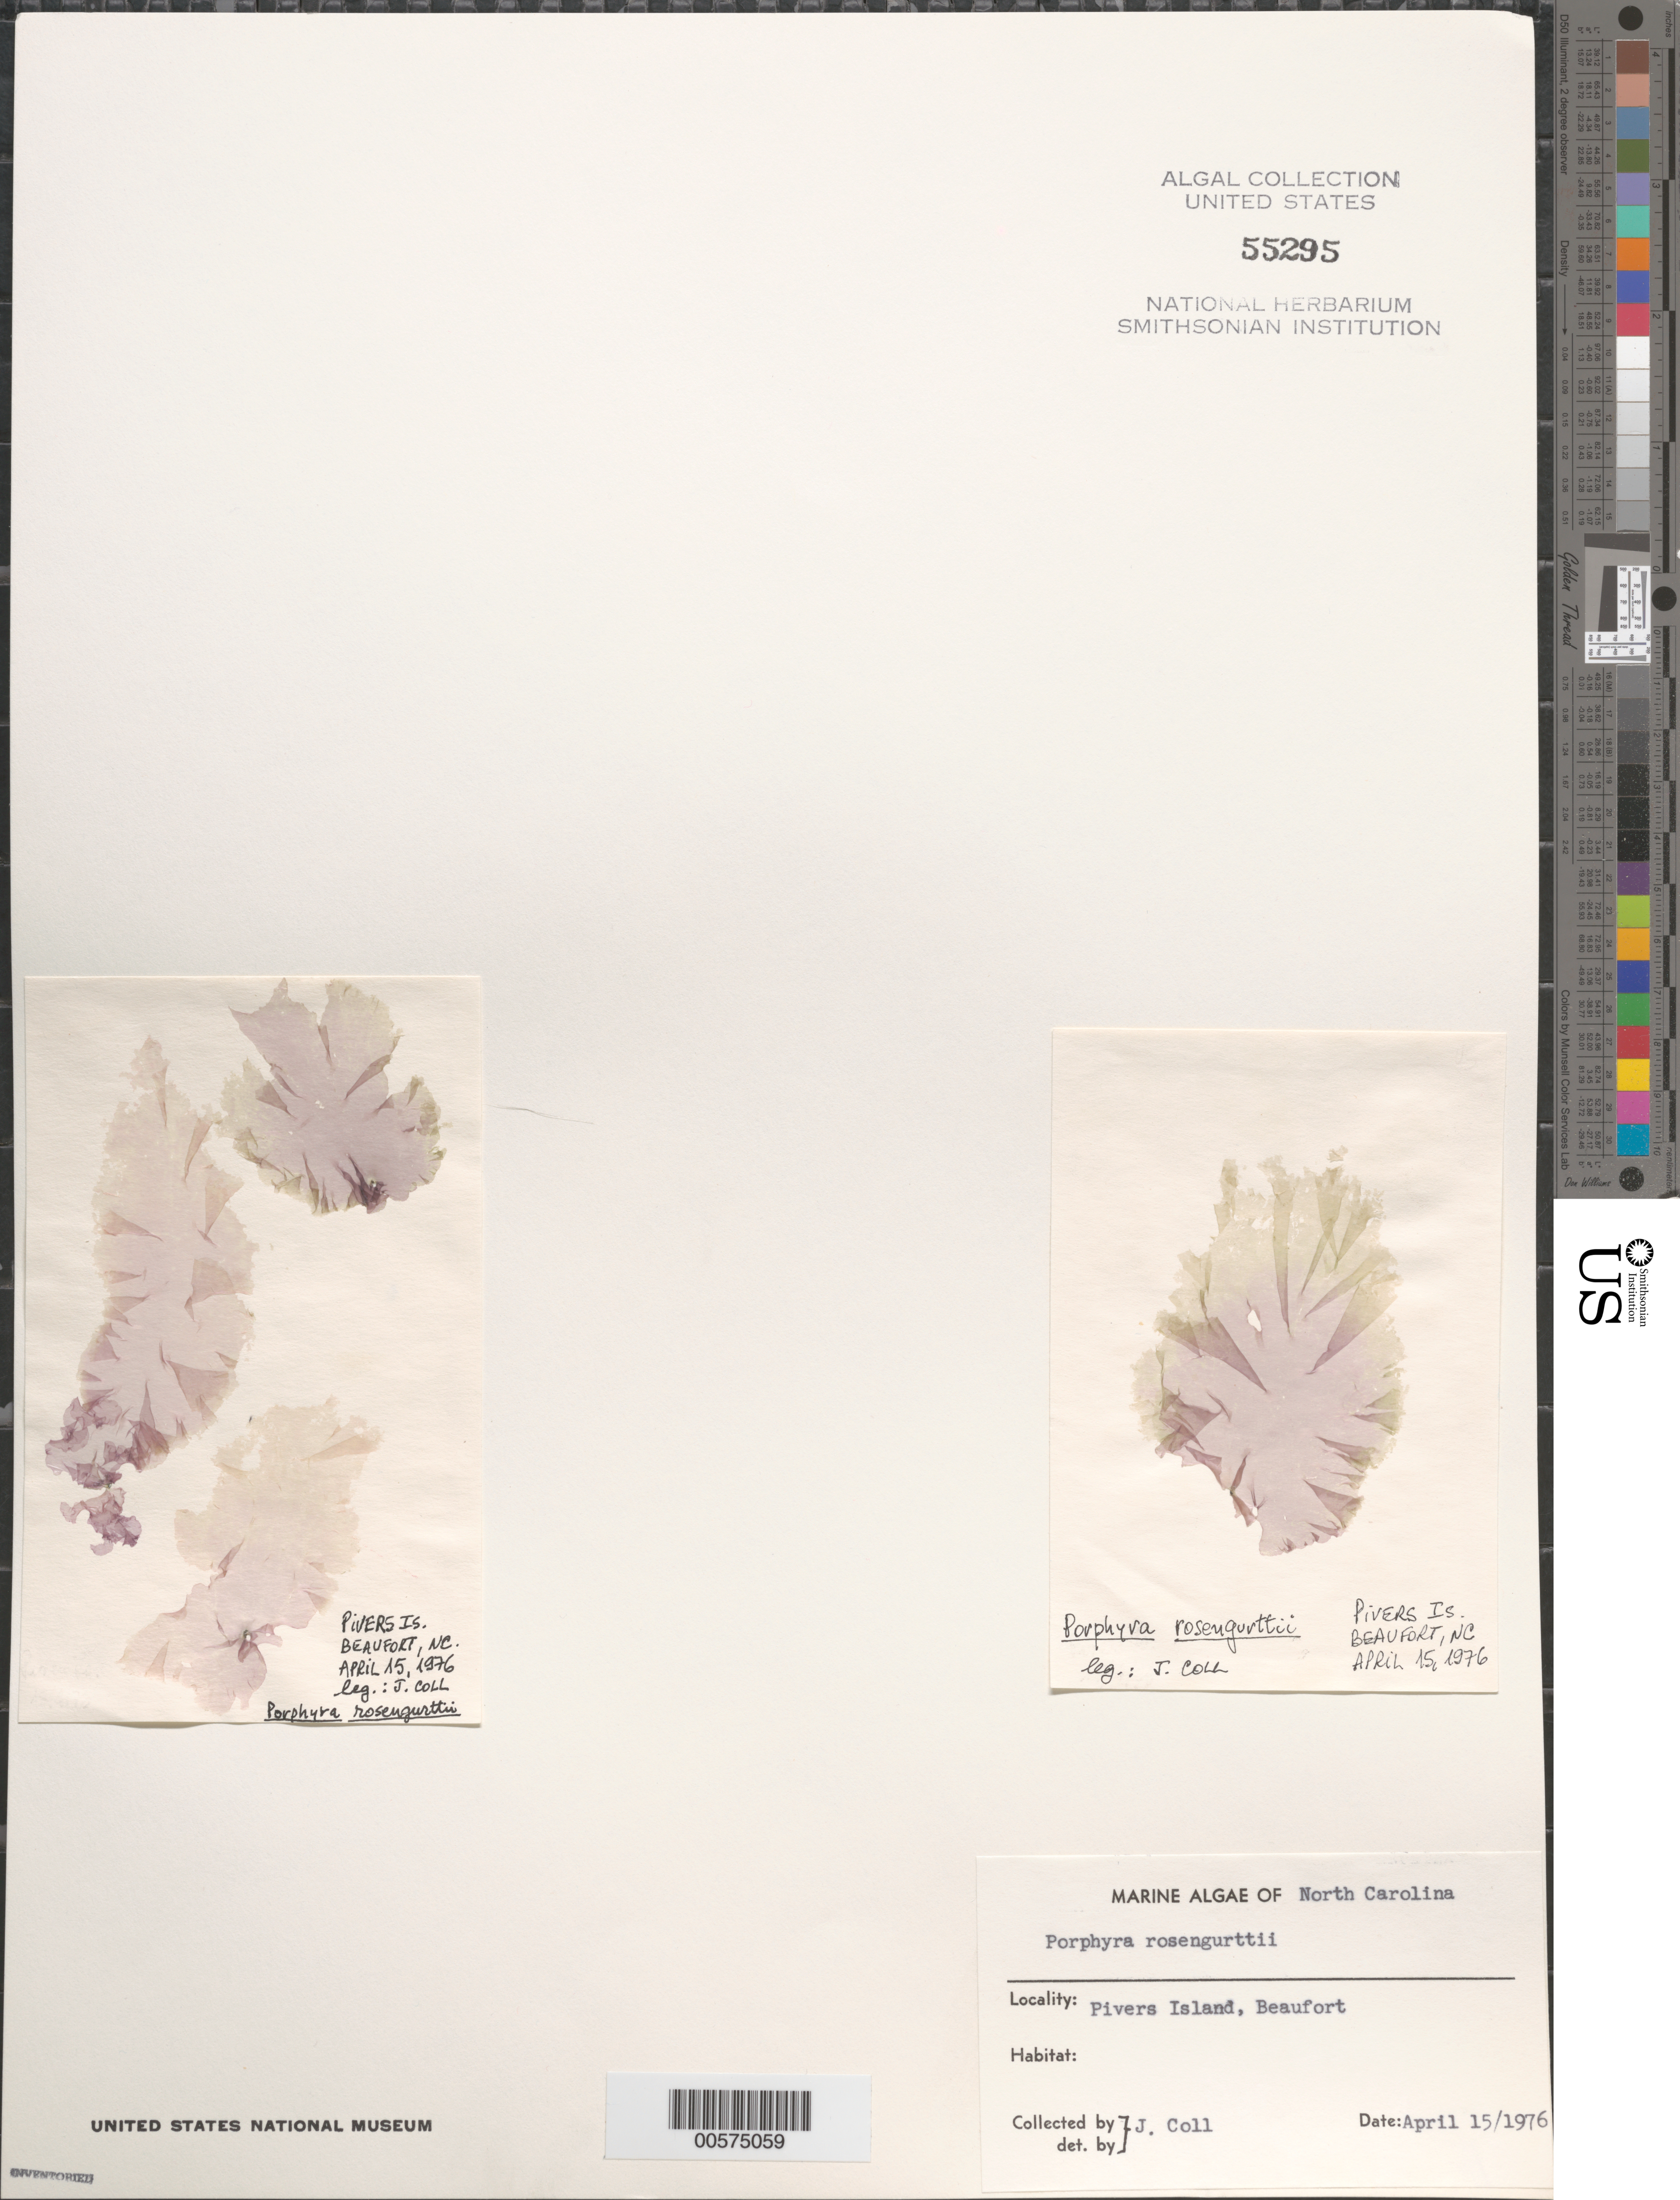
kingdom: Plantae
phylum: Rhodophyta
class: Bangiophyceae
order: Bangiales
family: Bangiaceae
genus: Porphyra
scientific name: Porphyra rosengurttii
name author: Coll & Cox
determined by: Coll, P.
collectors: J. Coll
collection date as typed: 15 Apr 1976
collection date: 1976-04-15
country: United States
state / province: North Carolina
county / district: Carteret County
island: Pivers Island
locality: Beaufort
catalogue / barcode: US 55295